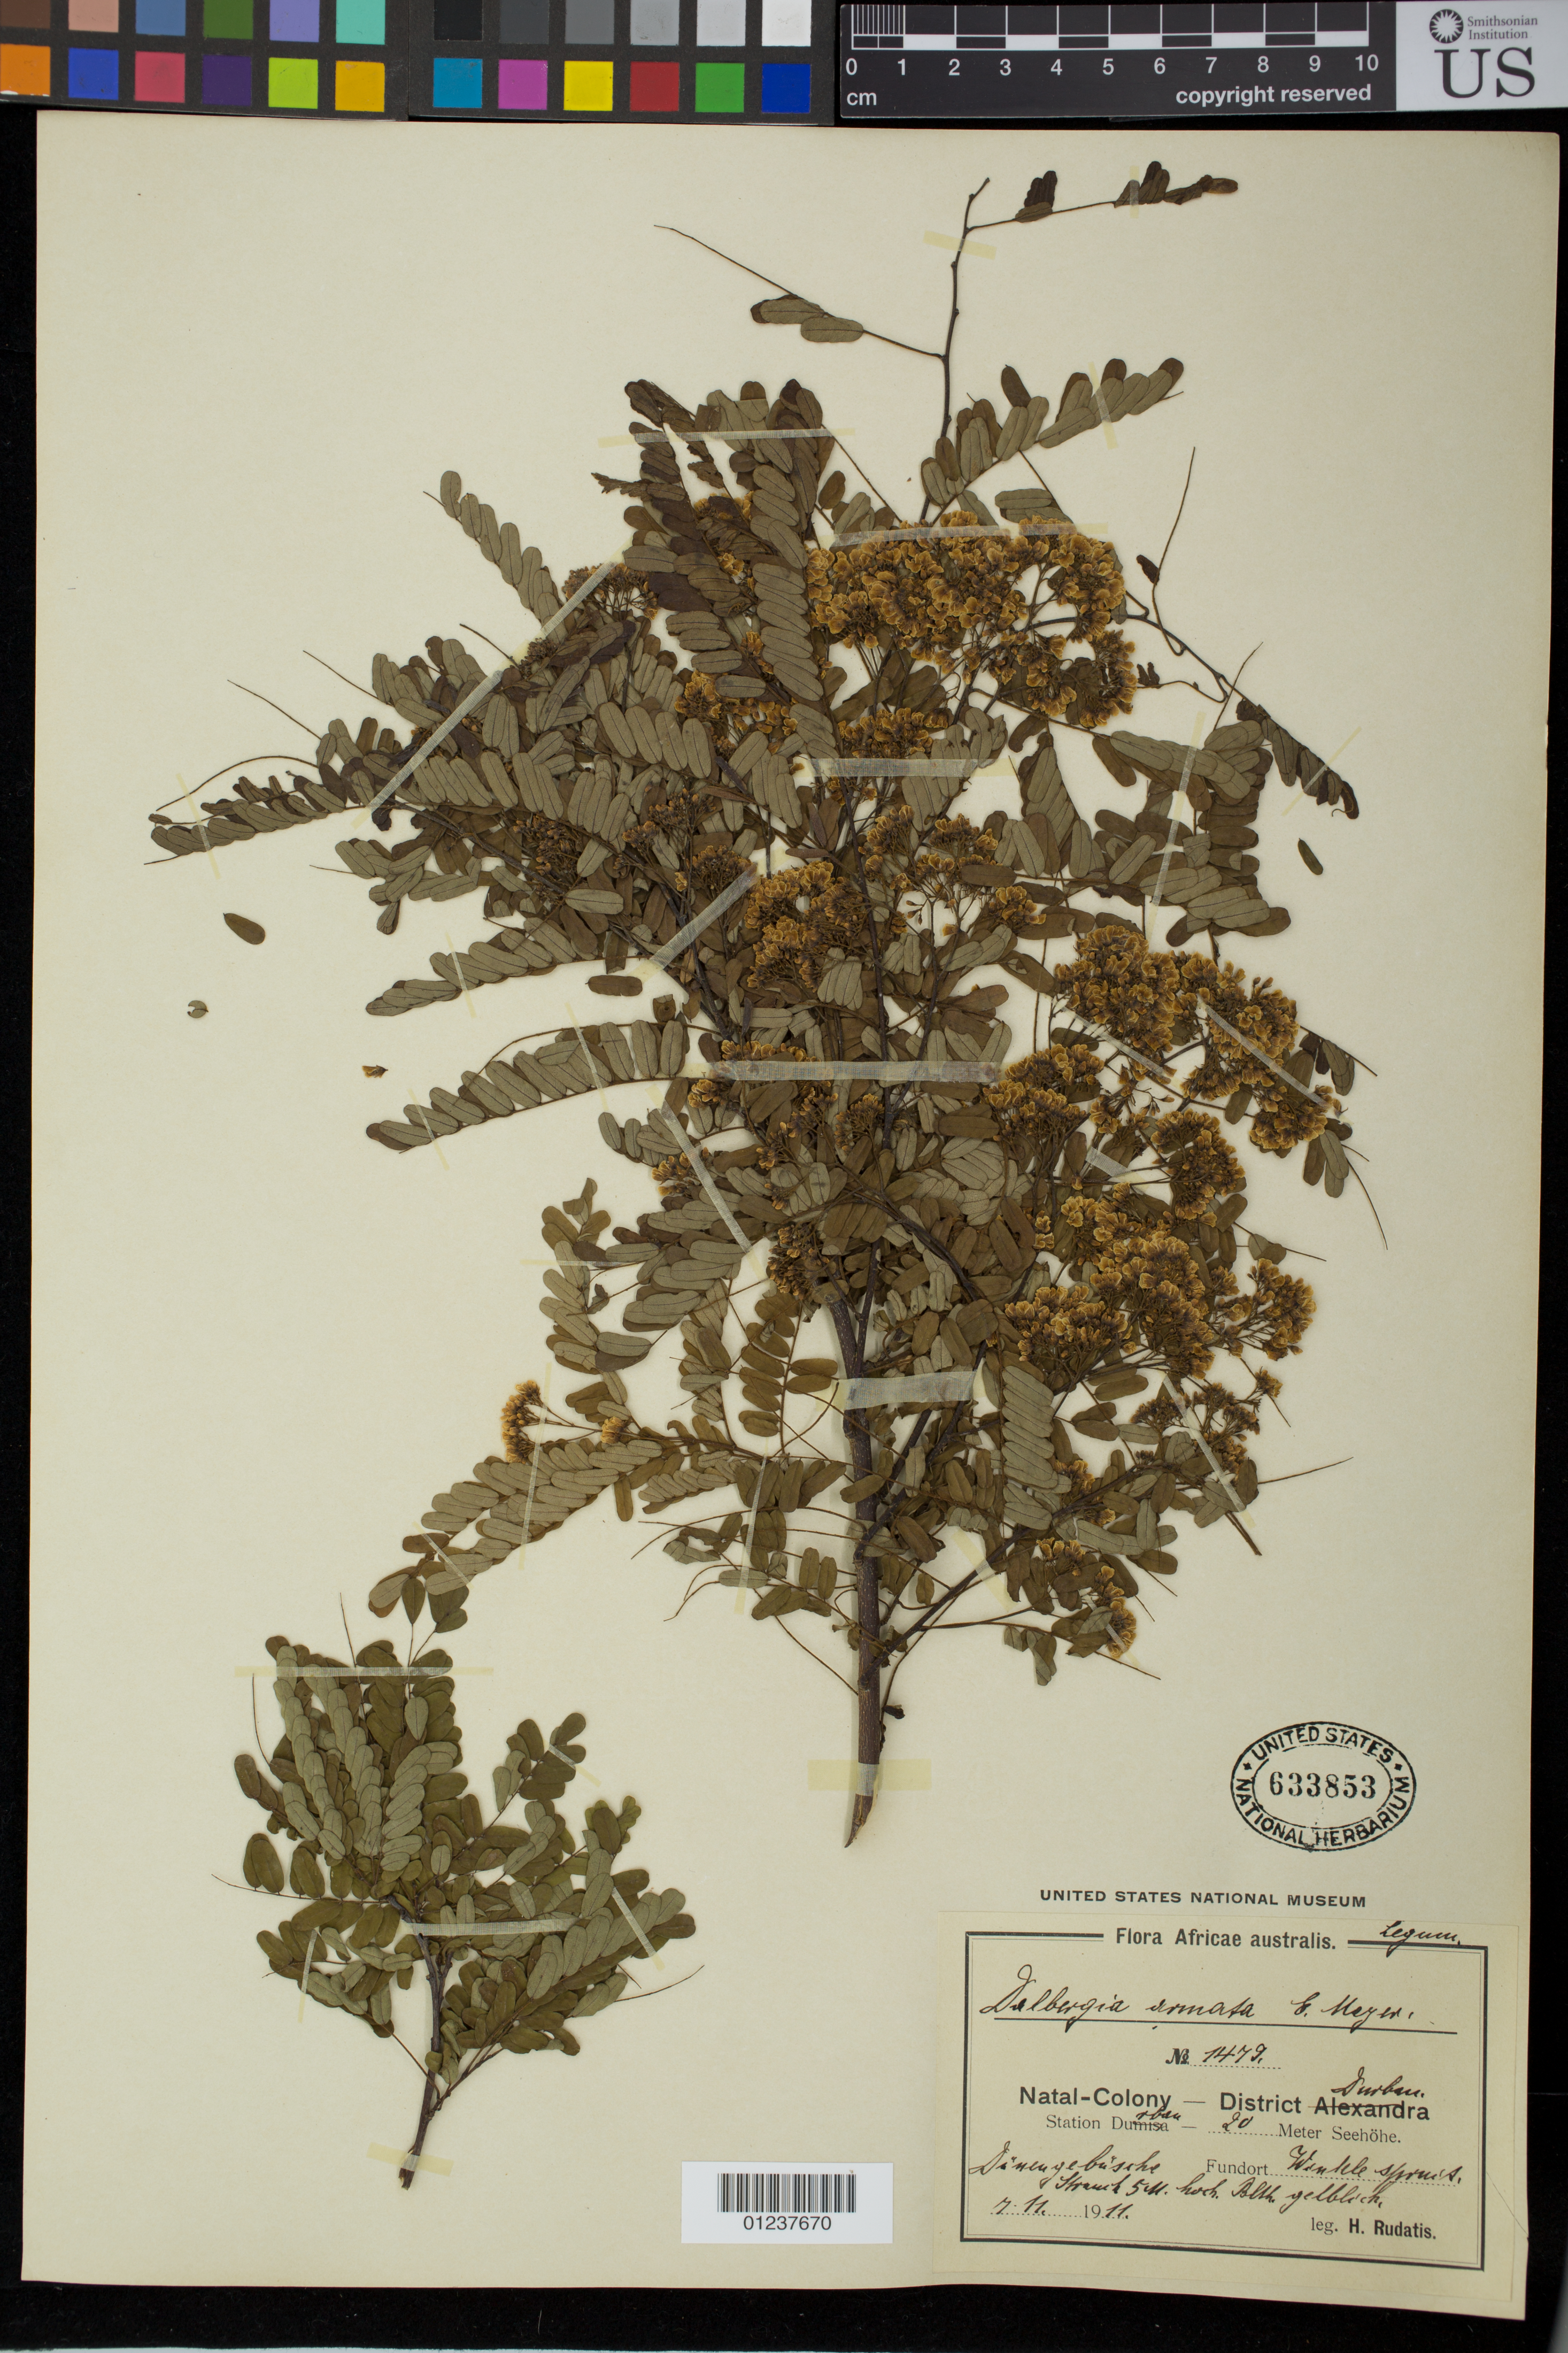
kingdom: Plantae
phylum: Tracheophyta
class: Magnoliopsida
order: Fabales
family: Fabaceae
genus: Dalbergia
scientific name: Dalbergia armata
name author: E. Mey.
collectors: H. Rudatis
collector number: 1479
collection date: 1911-07-11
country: South Africa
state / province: KwaZulu-Natal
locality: Natal Colony, District Durban. Station Durban.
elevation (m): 20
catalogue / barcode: US 633853